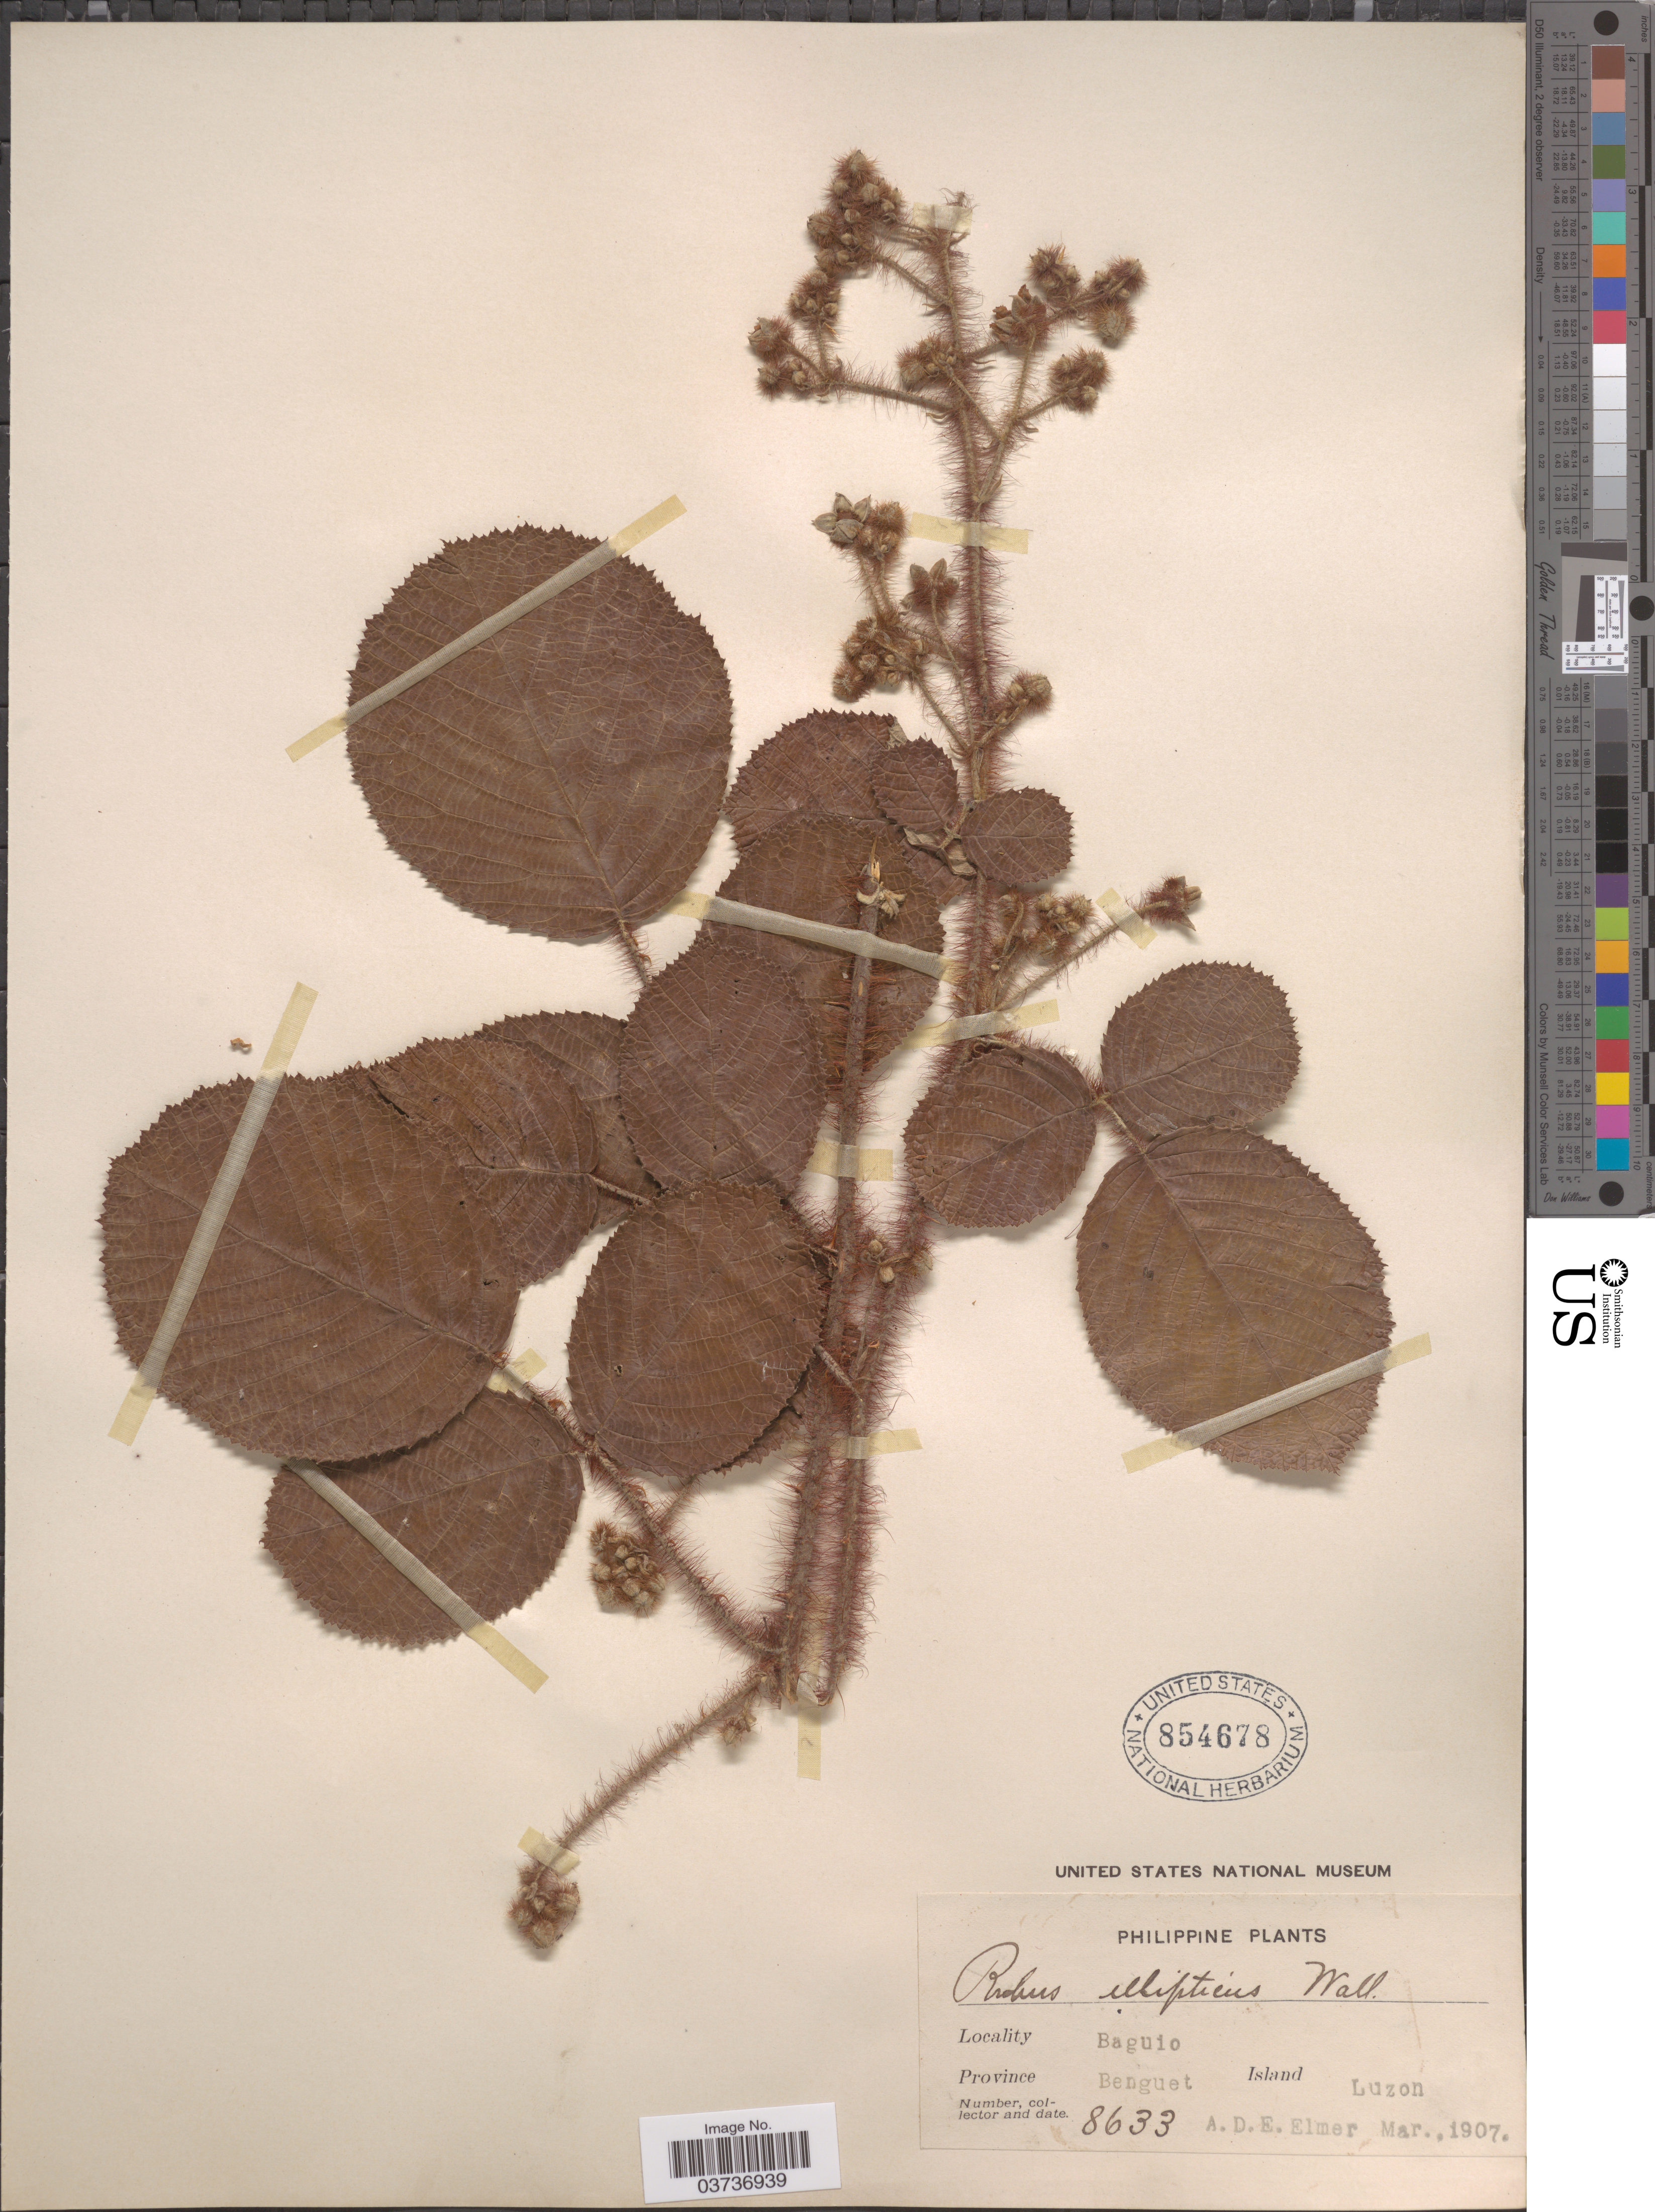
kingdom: Plantae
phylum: Tracheophyta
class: Magnoliopsida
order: Rosales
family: Rosaceae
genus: Rubus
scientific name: Rubus ellipticus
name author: Sm.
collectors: A. D. E. Elmer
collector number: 8633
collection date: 1907-03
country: Philippines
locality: Baguio. Province Benguet. Island Luzon.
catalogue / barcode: US 854678